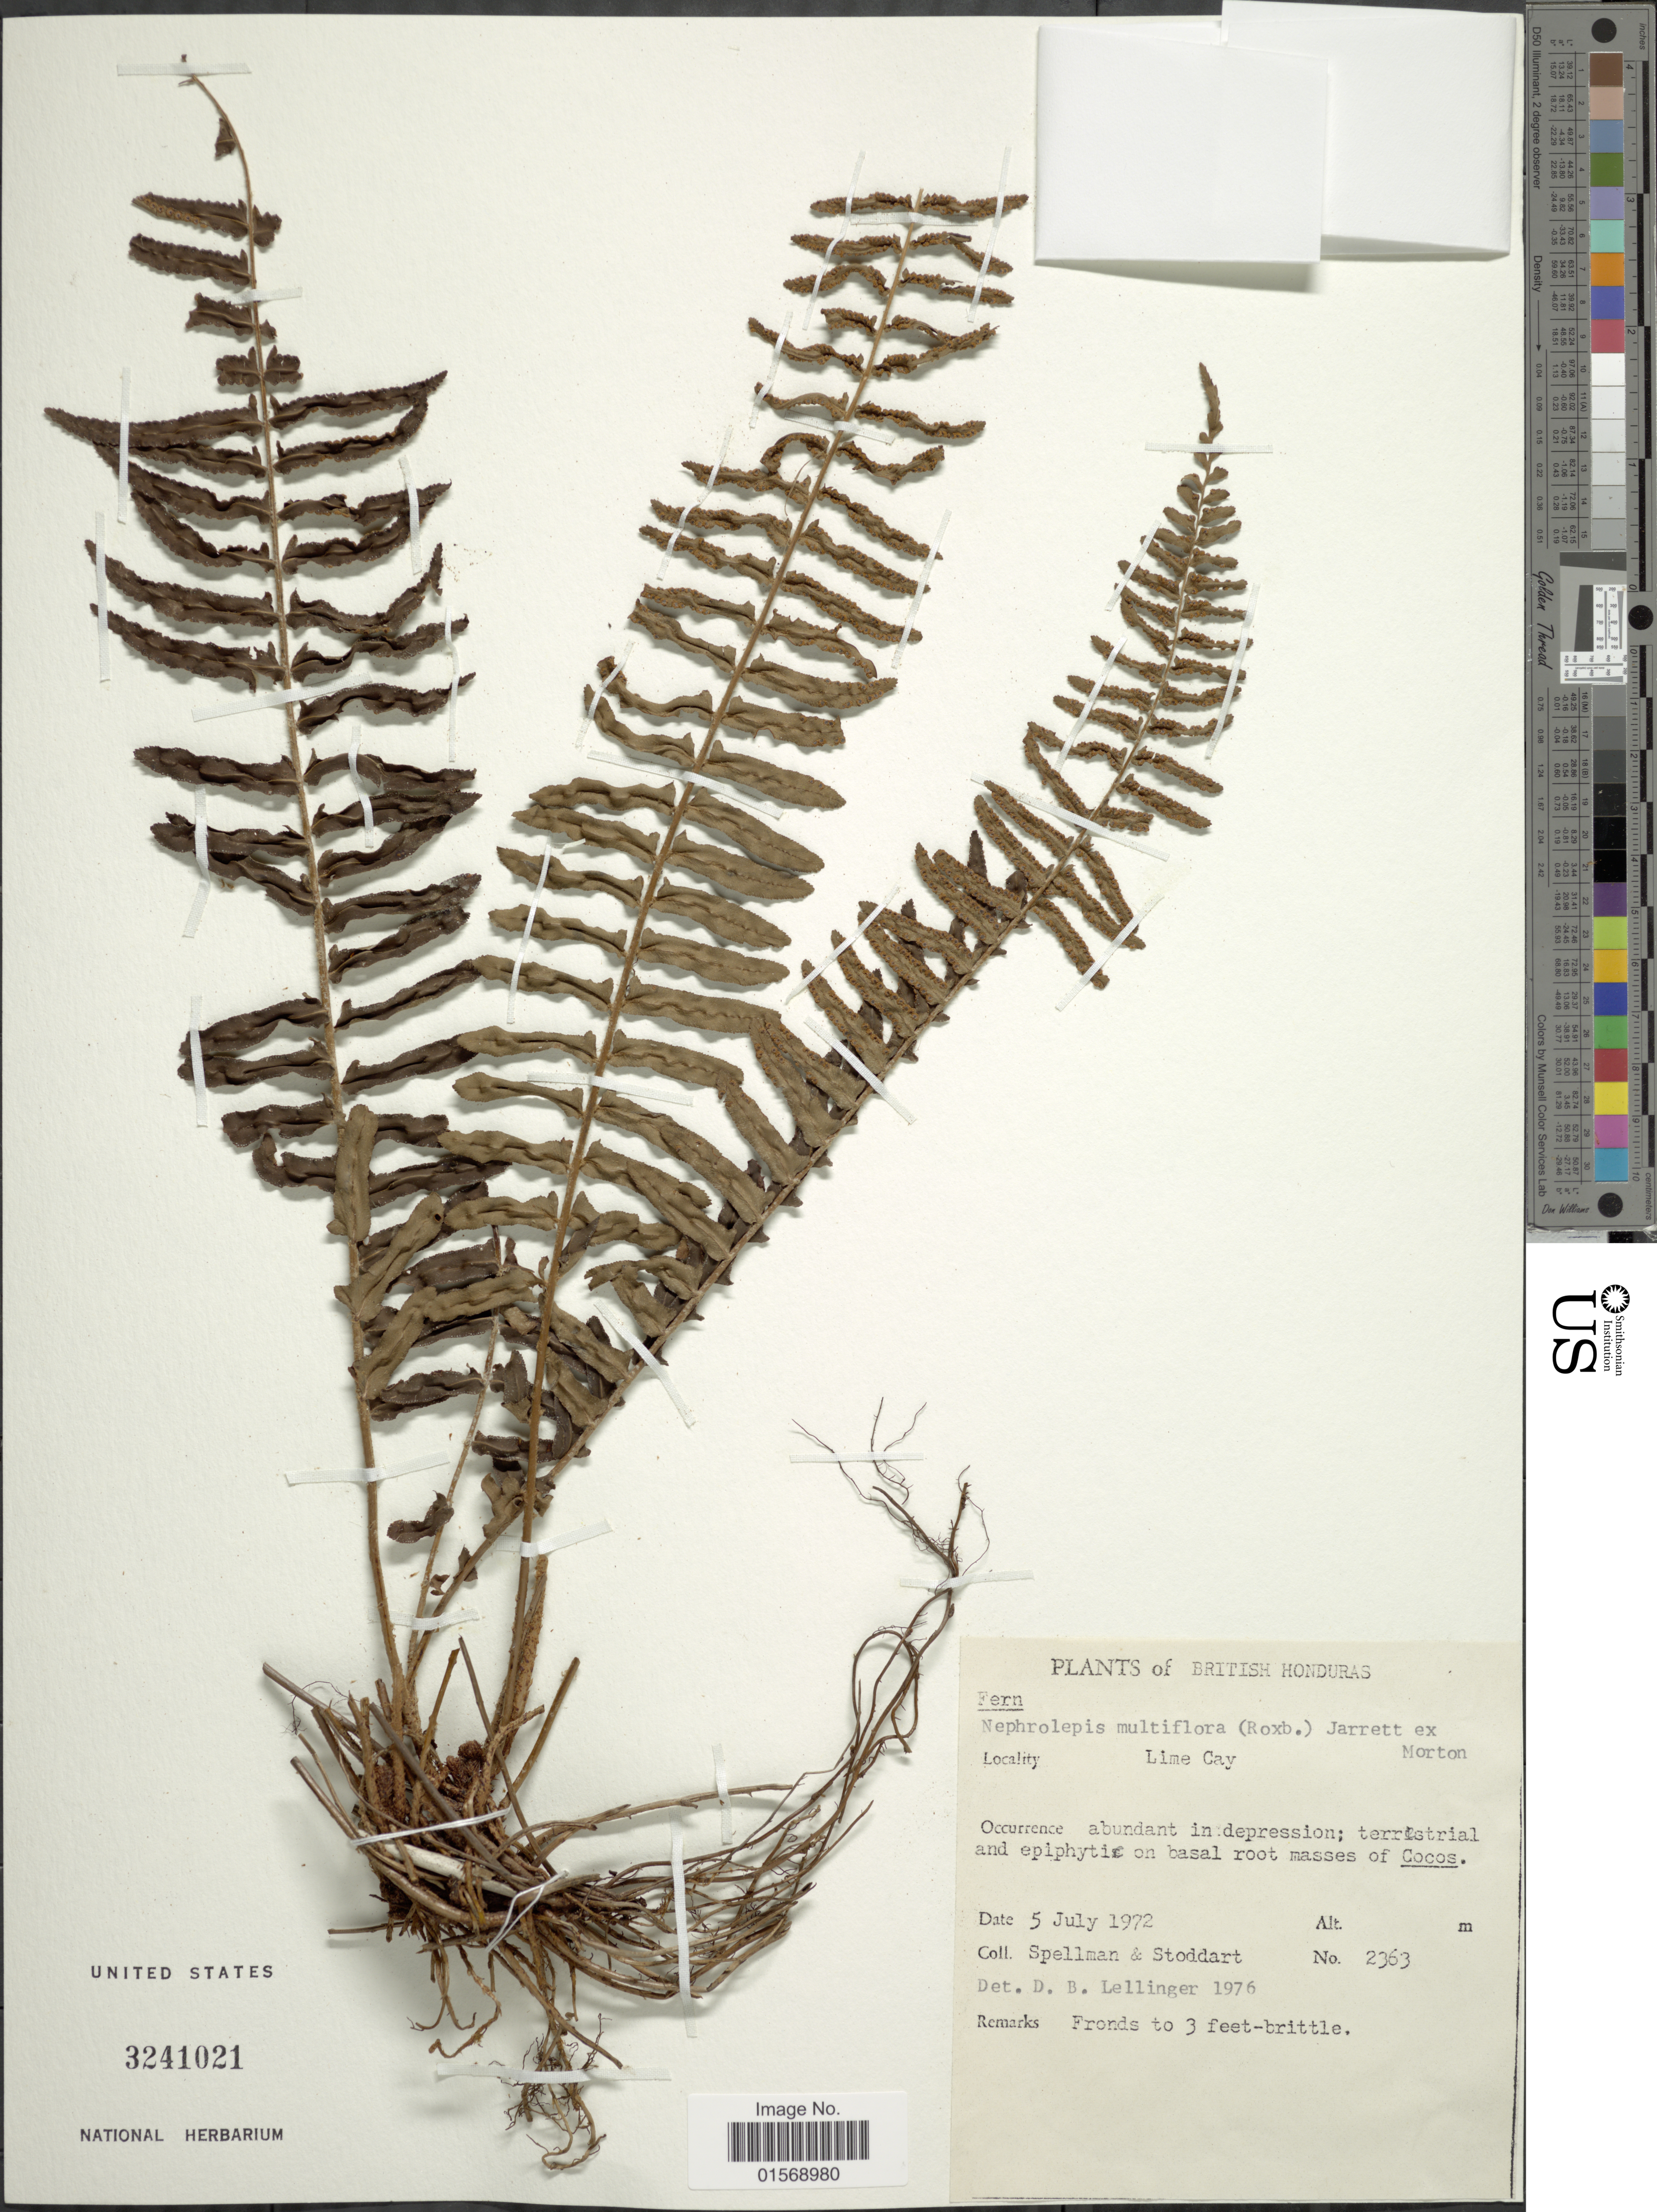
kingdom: Plantae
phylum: Tracheophyta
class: Polypodiopsida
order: Polypodiales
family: Nephrolepidaceae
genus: Nephrolepis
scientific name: Nephrolepis multiflora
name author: (Roxb.) F.M. Jarrett ex C.V. Morton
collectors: Spellman, -- & -. Stoddart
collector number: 2363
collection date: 1972-07-05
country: Belize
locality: British Honduras. Lime Cay.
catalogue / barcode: US 3241021